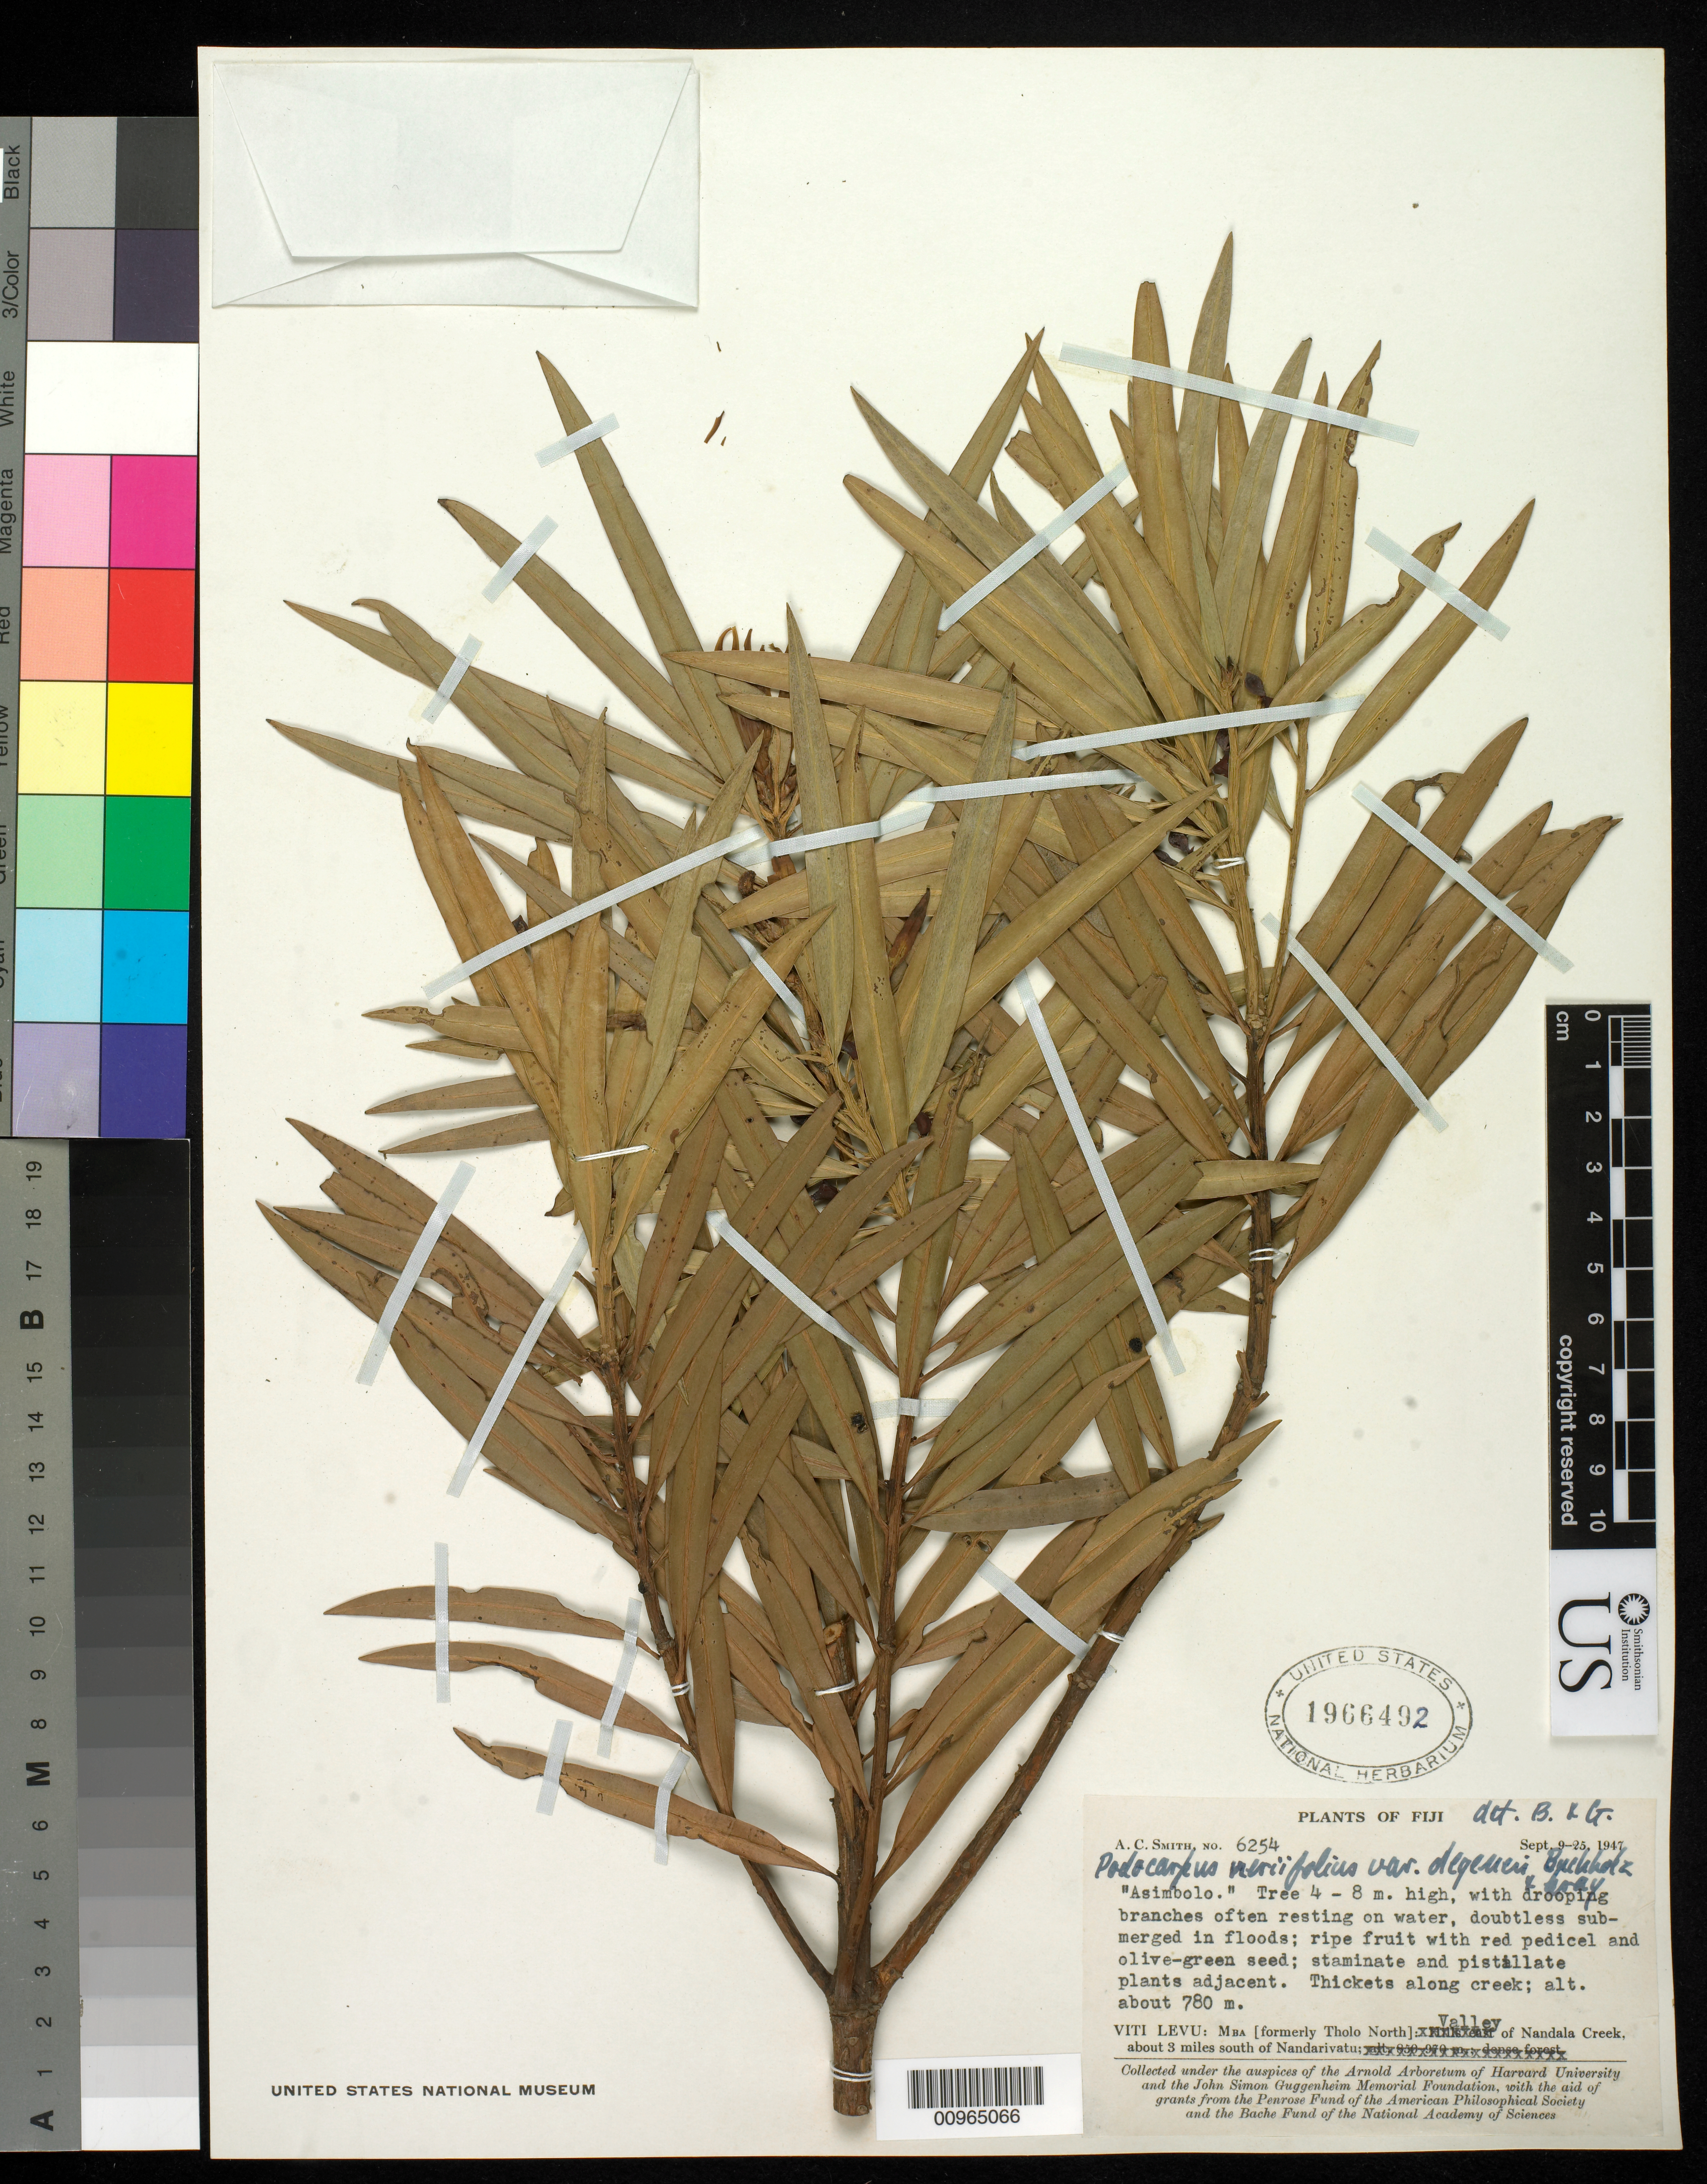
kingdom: Plantae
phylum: Tracheophyta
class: Pinopsida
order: Pinales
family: Podocarpaceae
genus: Podocarpus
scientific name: Podocarpus neriifolius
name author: D. Don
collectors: C. A. Smith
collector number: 6254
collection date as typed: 09 Sep 1947 to 25 Sep 1947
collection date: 1947-09-09/1947-09-25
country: Fiji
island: Viti Levu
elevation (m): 780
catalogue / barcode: US 1966492